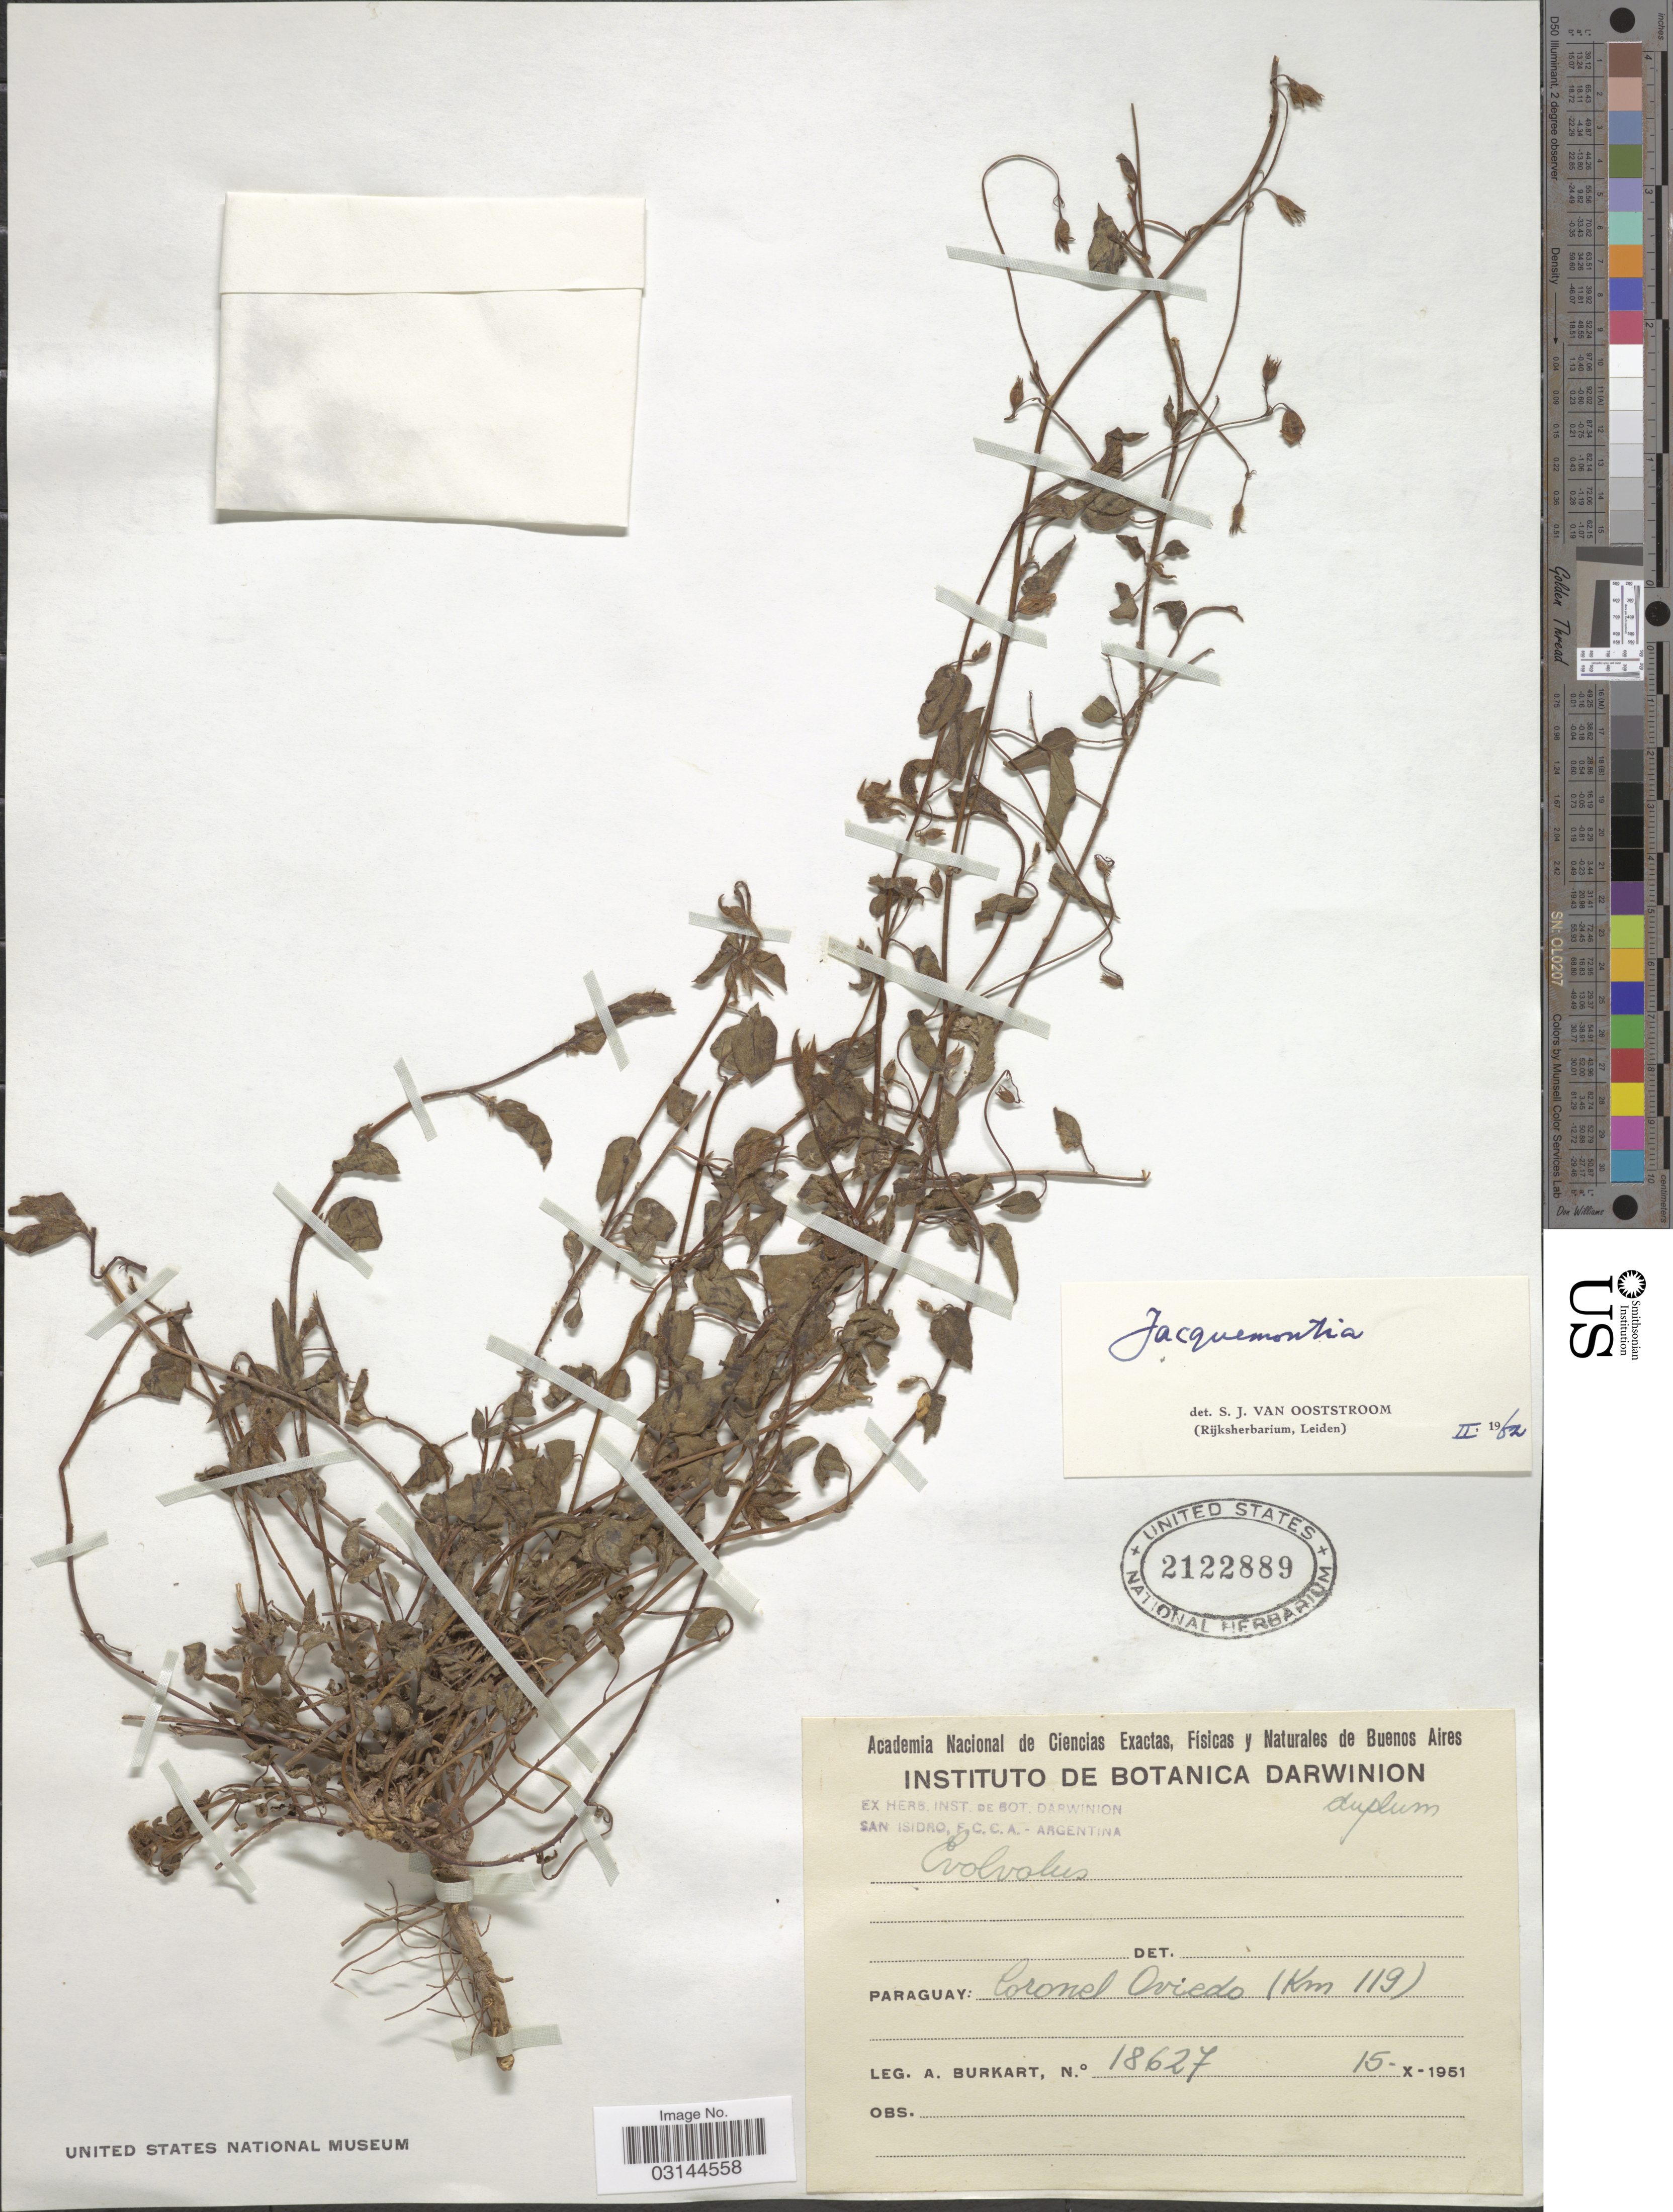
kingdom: Plantae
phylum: Tracheophyta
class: Magnoliopsida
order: Solanales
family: Convolvulaceae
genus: Jacquemontia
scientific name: Jacquemontia sp.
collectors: A. E. Burkart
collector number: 18627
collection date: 1951-10-15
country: Paraguay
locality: Coronel Oviedo (Km 119).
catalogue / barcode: US 2122889